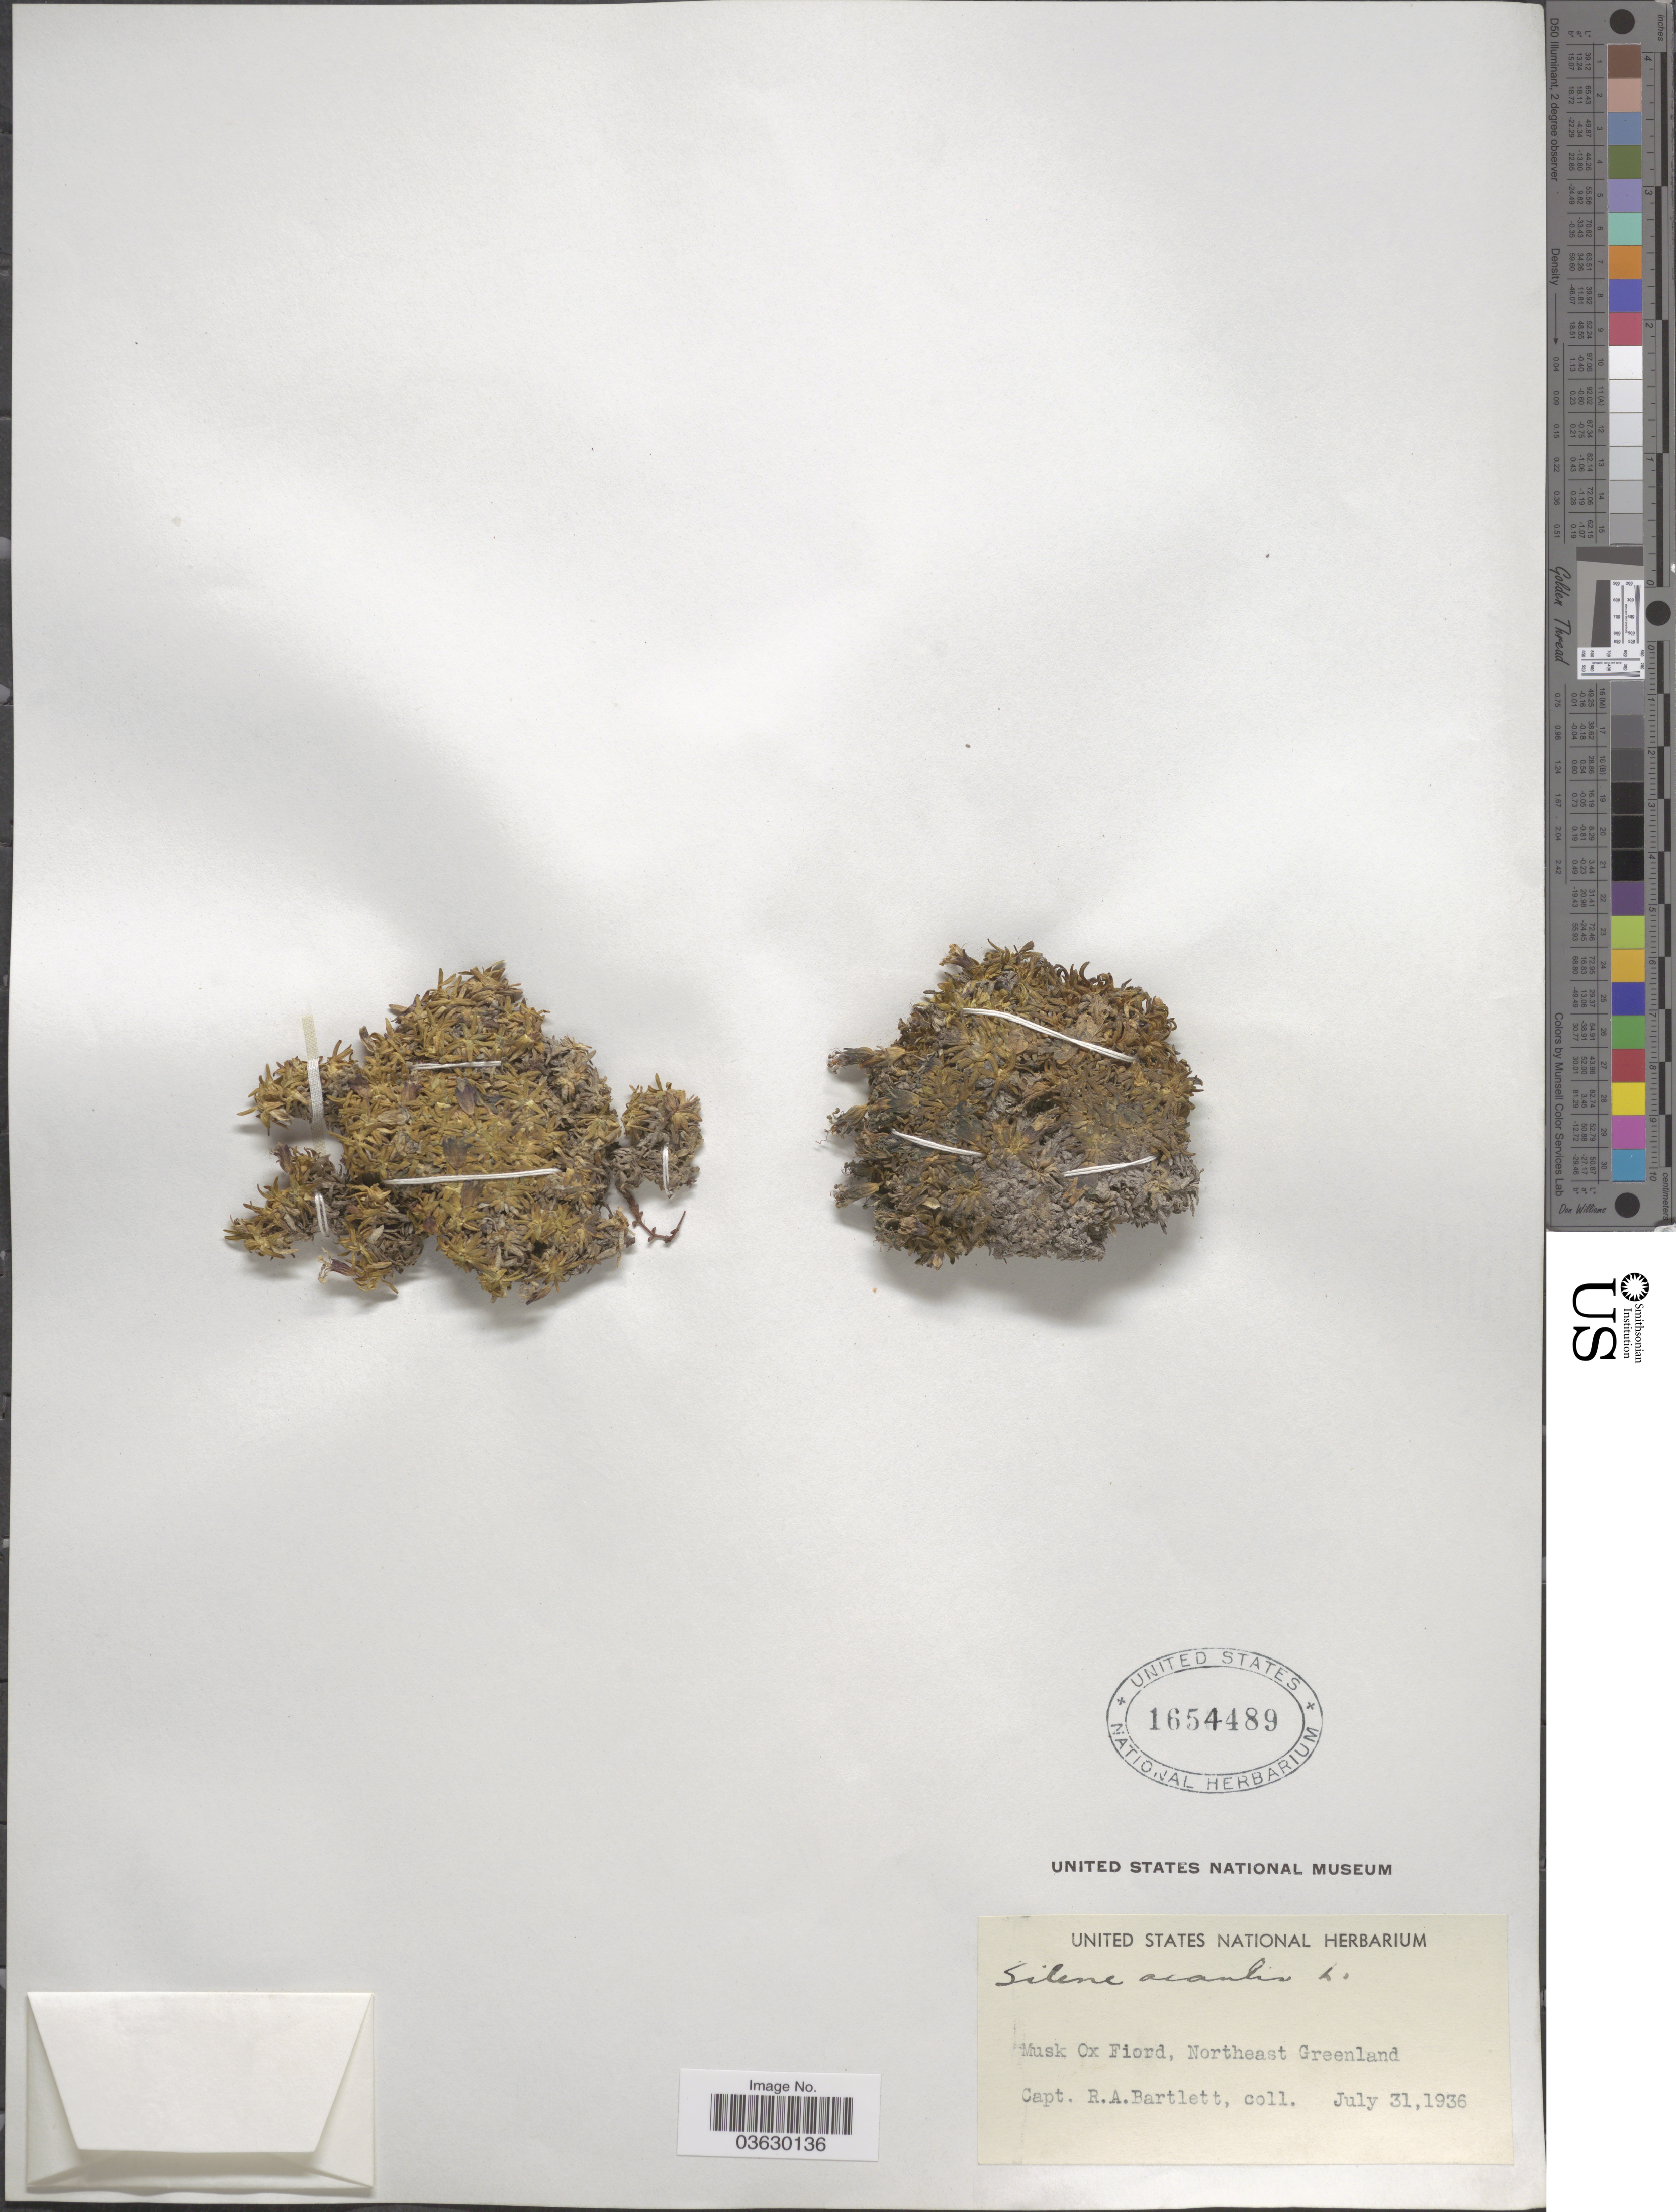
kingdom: Plantae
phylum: Tracheophyta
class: Magnoliopsida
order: Caryophyllales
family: Caryophyllaceae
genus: Silene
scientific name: Silene acaulis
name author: (L.) Jacq.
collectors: R. A. Bartlett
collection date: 1936-07-31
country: Greenland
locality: Musk Ox Fiord, Northeast Greenland.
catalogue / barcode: US 1654489